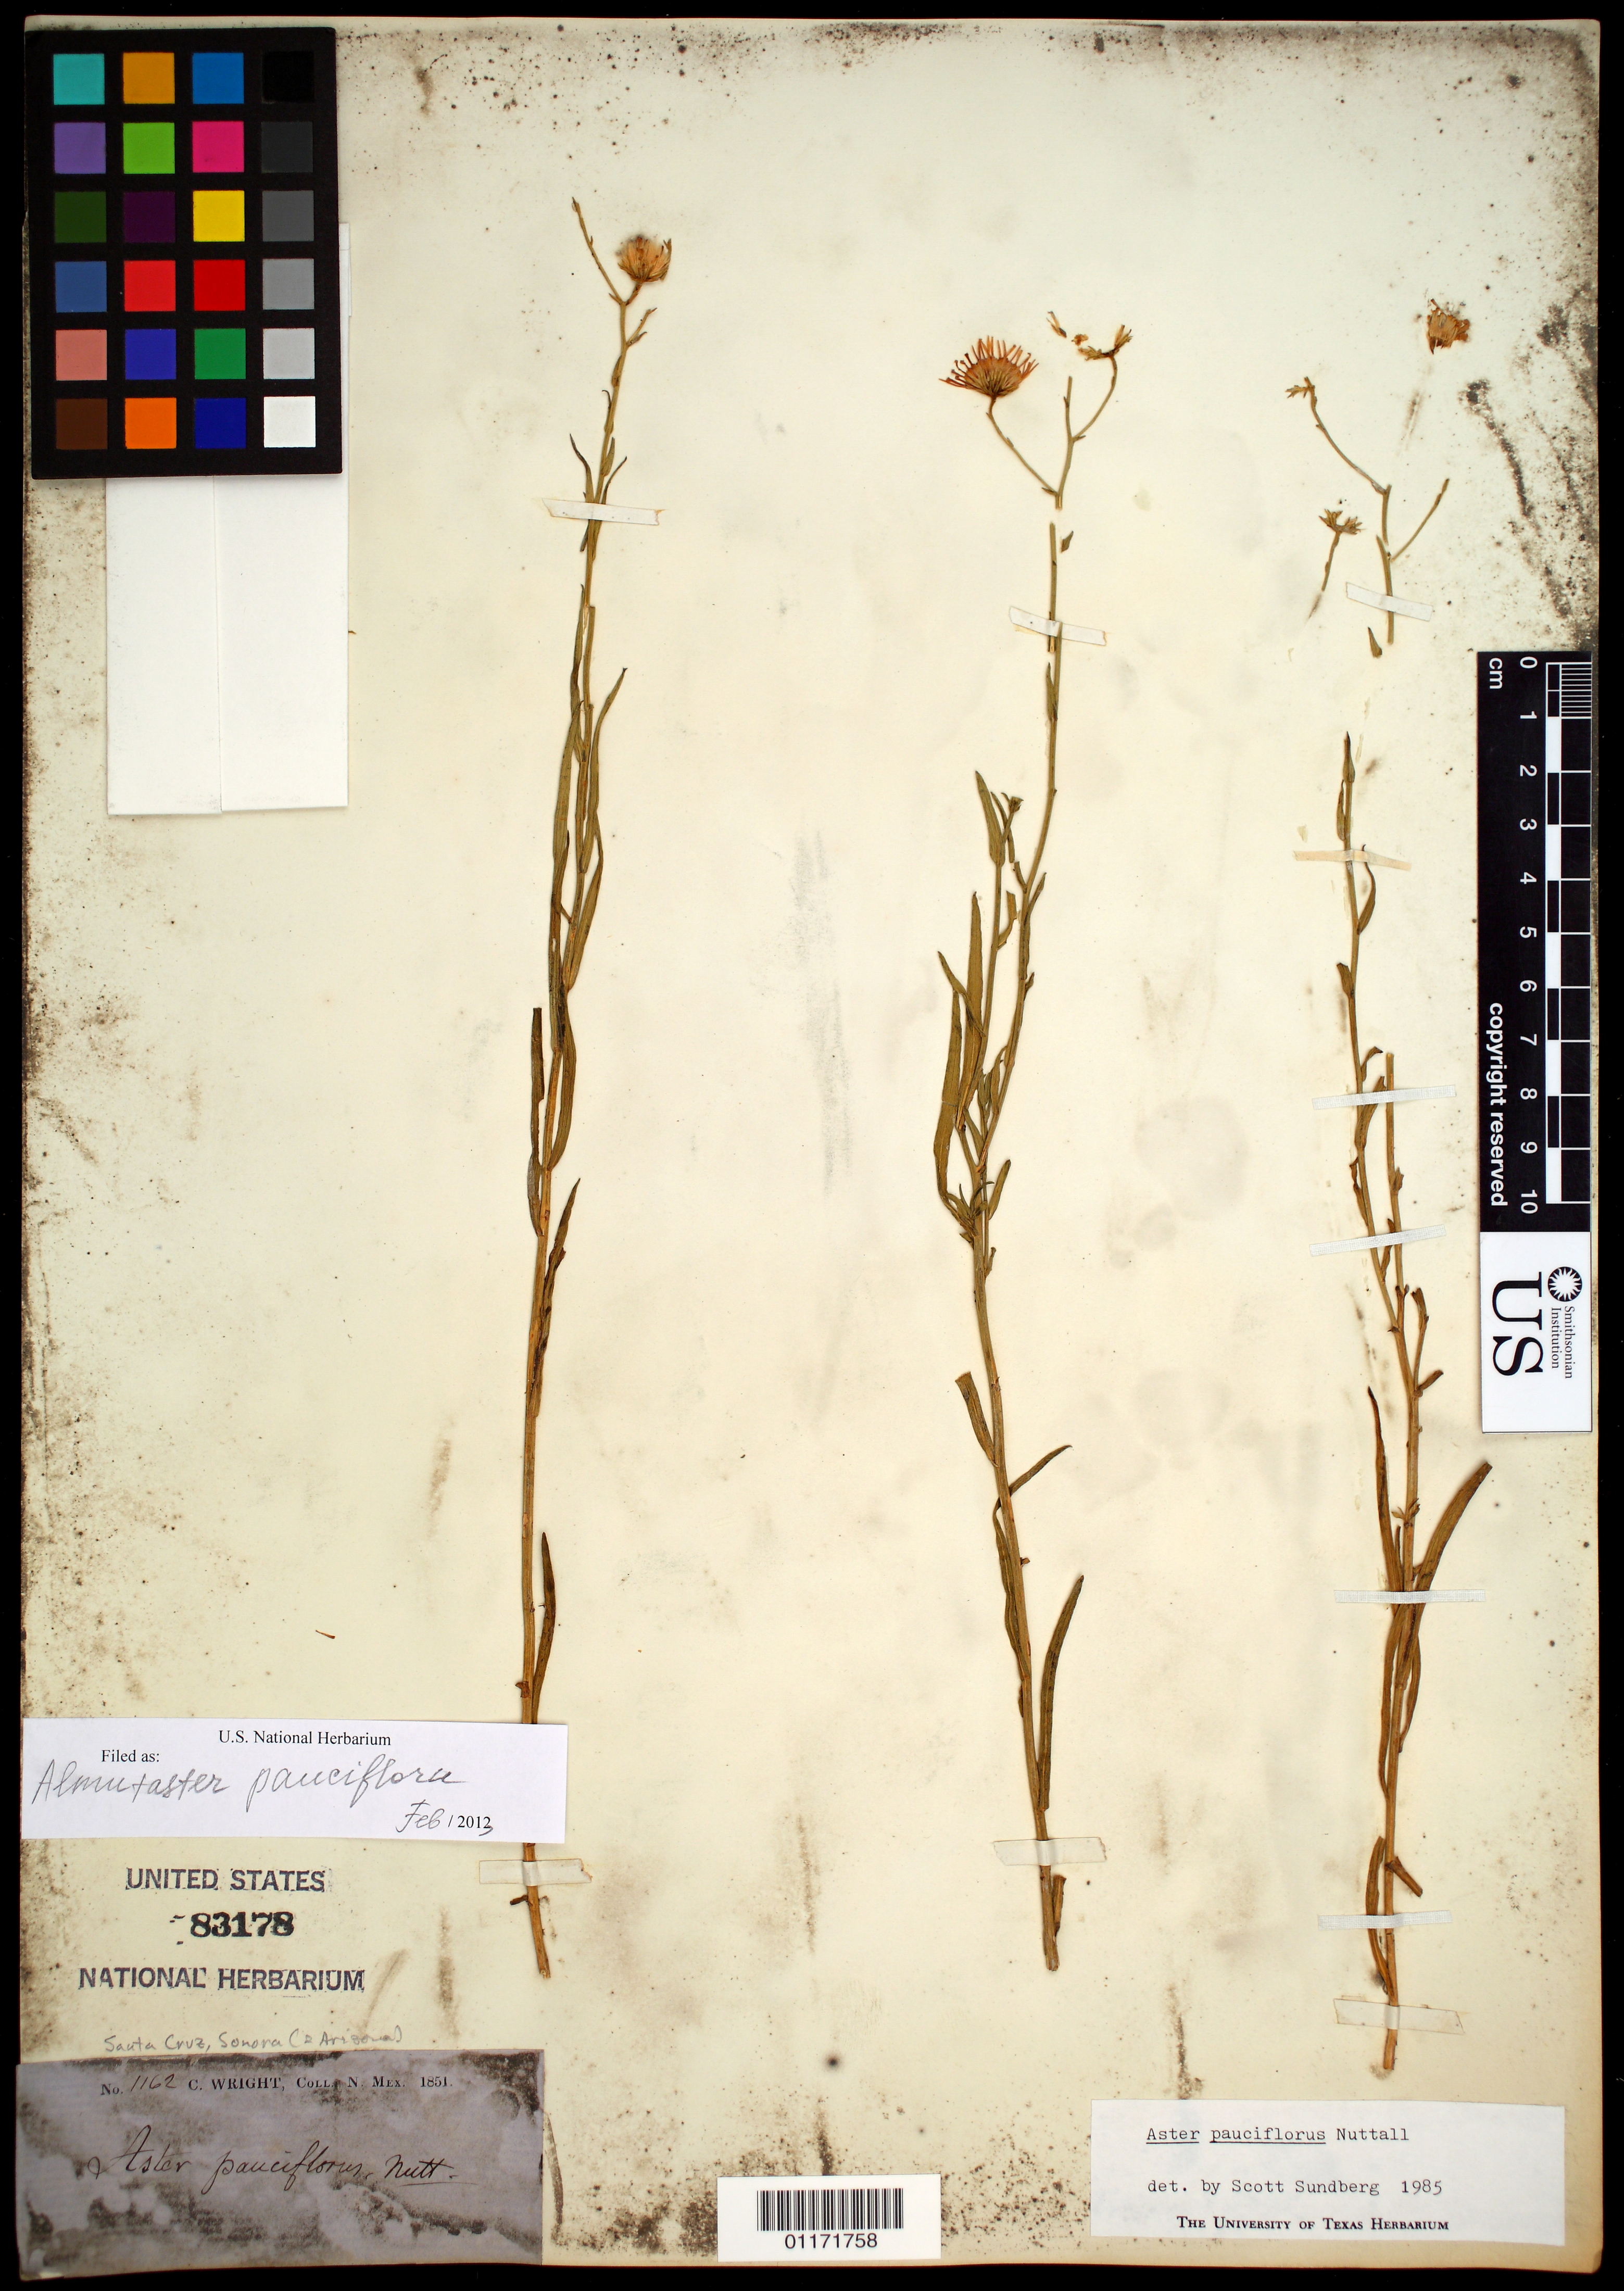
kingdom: Plantae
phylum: Tracheophyta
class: Magnoliopsida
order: Asterales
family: Asteraceae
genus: Almutaster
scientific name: Almutaster pauciflorus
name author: (Nutt.) Á. Löve & D. Löve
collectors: C. Wright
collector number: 1162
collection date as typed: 1851 to -- --- 1852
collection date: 1851/1852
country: United States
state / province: New Mexico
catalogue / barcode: US 83178